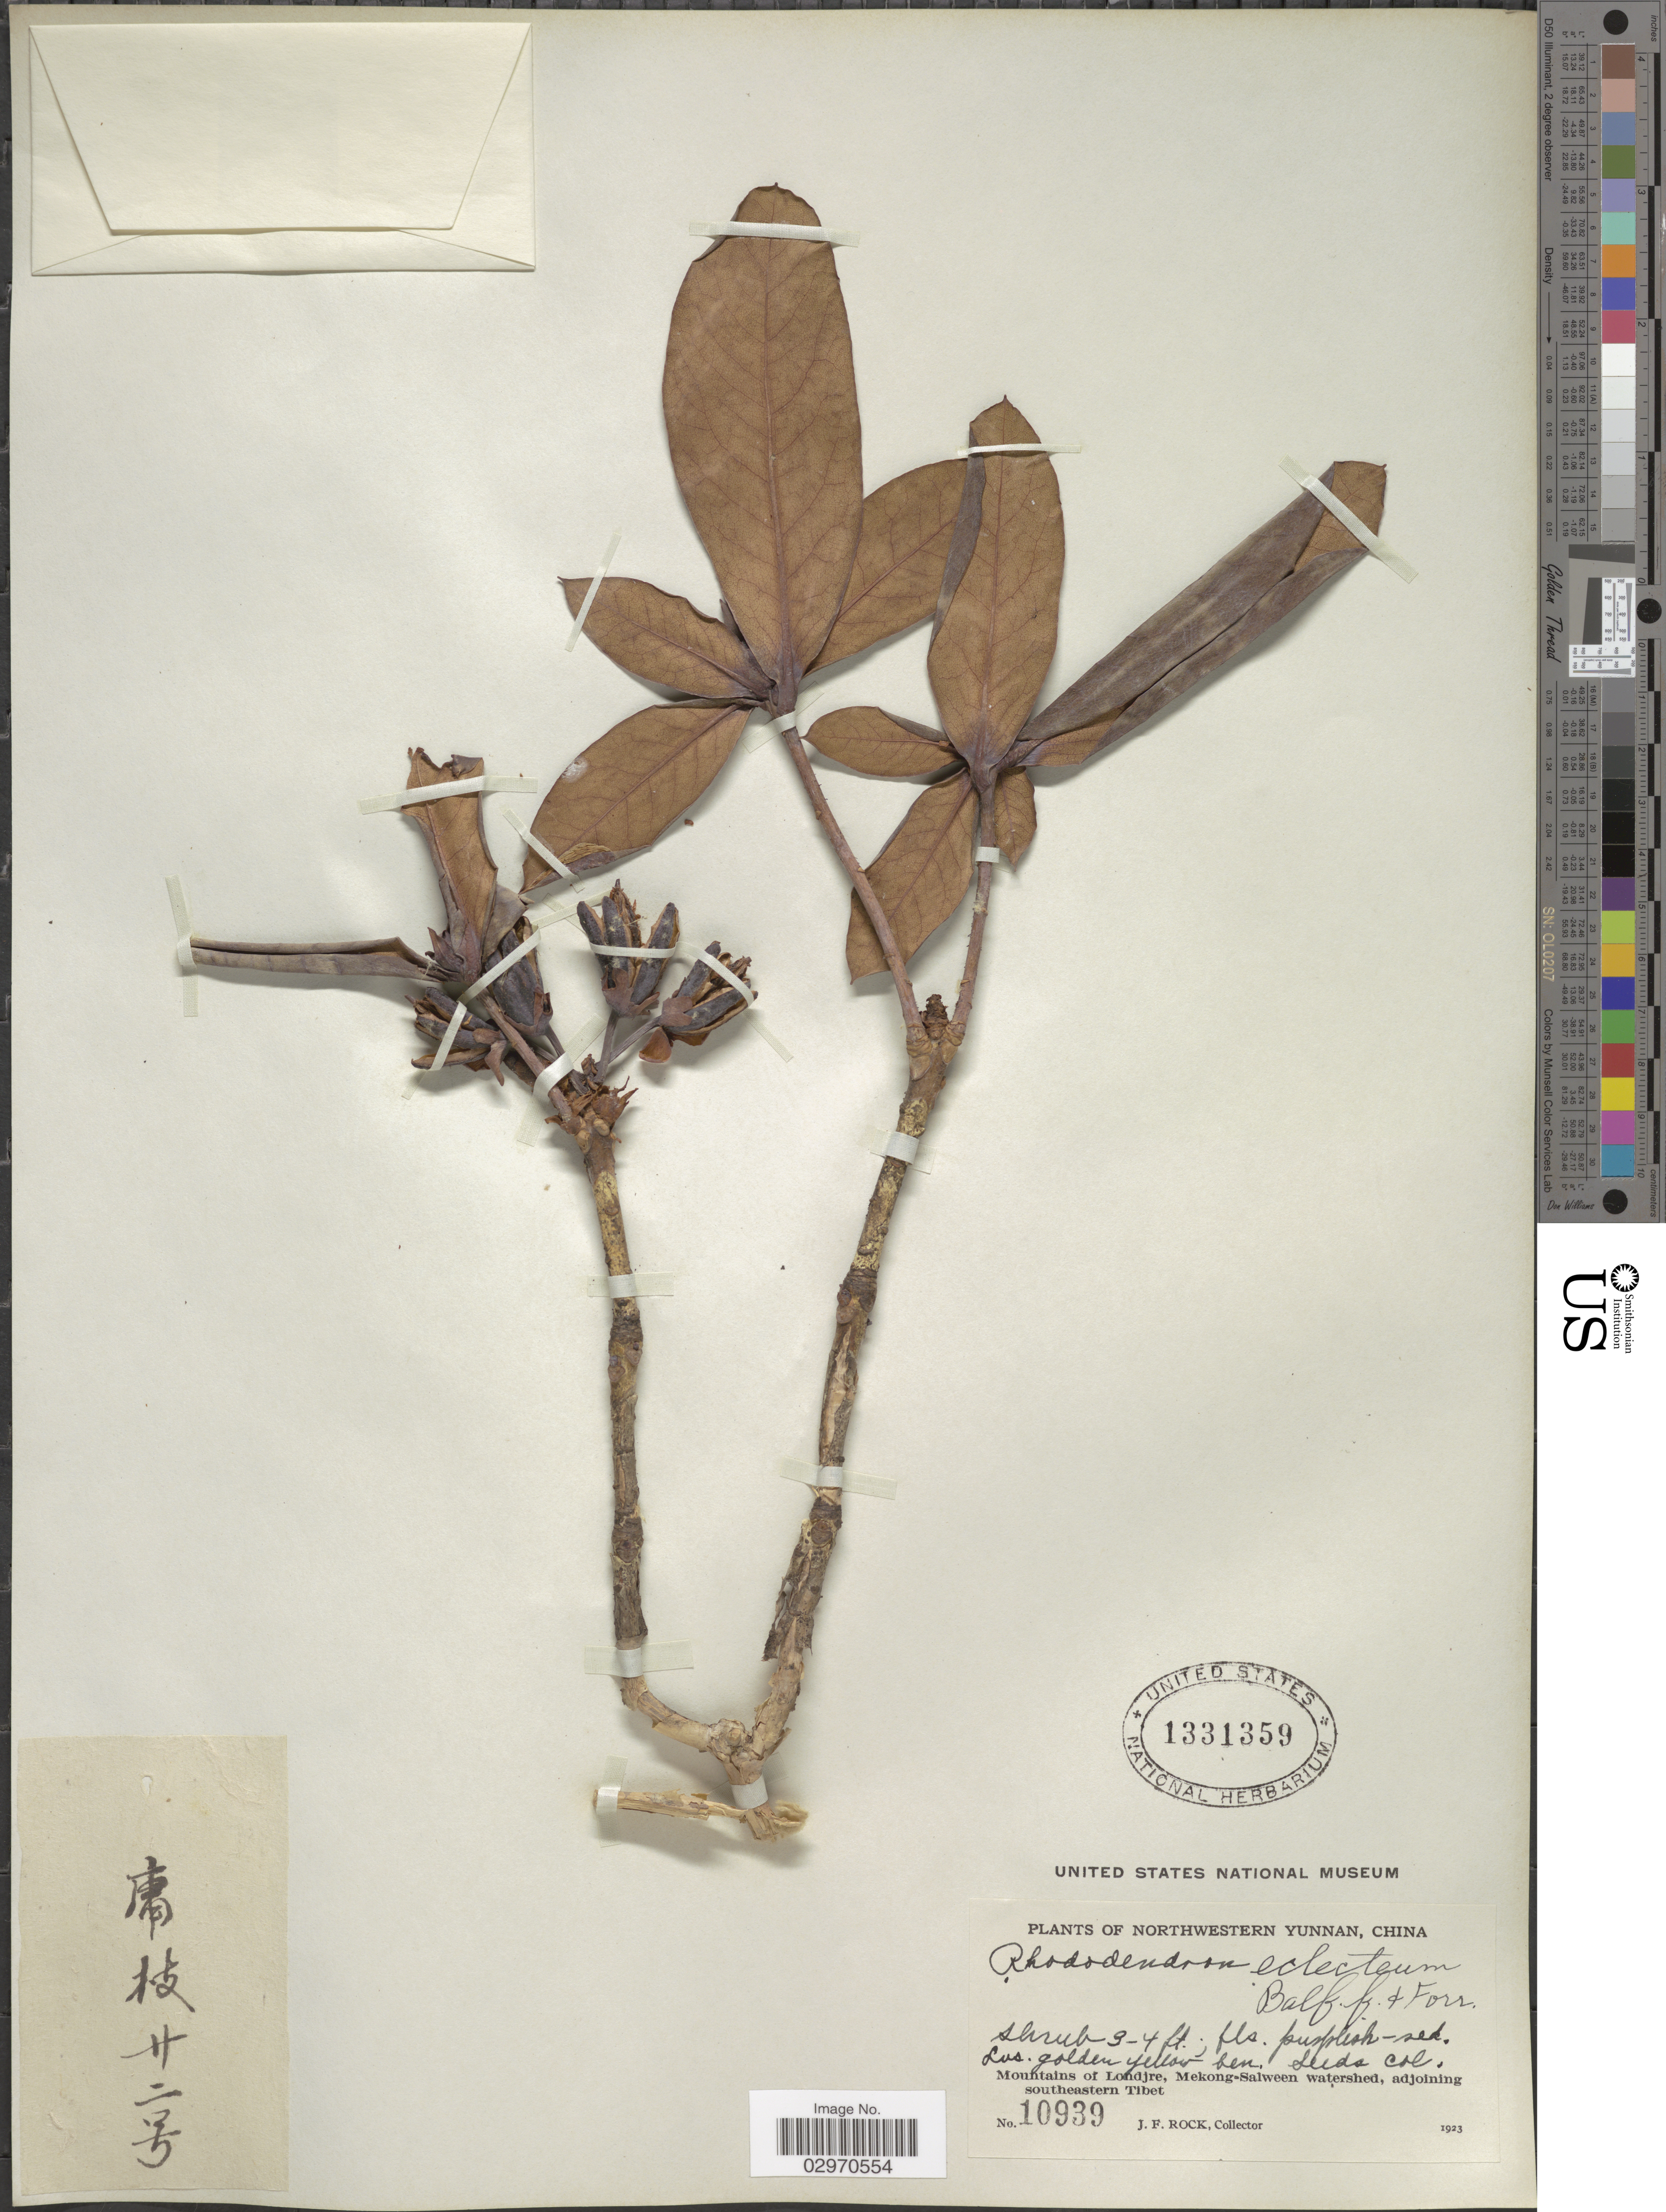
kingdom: Plantae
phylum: Tracheophyta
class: Magnoliopsida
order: Ericales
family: Ericaceae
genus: Rhododendron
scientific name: Rhododendron eclecteum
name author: Balf. f. & Forrest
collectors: J. Rock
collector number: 10939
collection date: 1923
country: China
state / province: Yunnan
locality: Northwestern Yunnan. Mountains of Londjre, Mekong-Salween watershed, adjoining southeastern Tibet.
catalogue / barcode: US 1331359